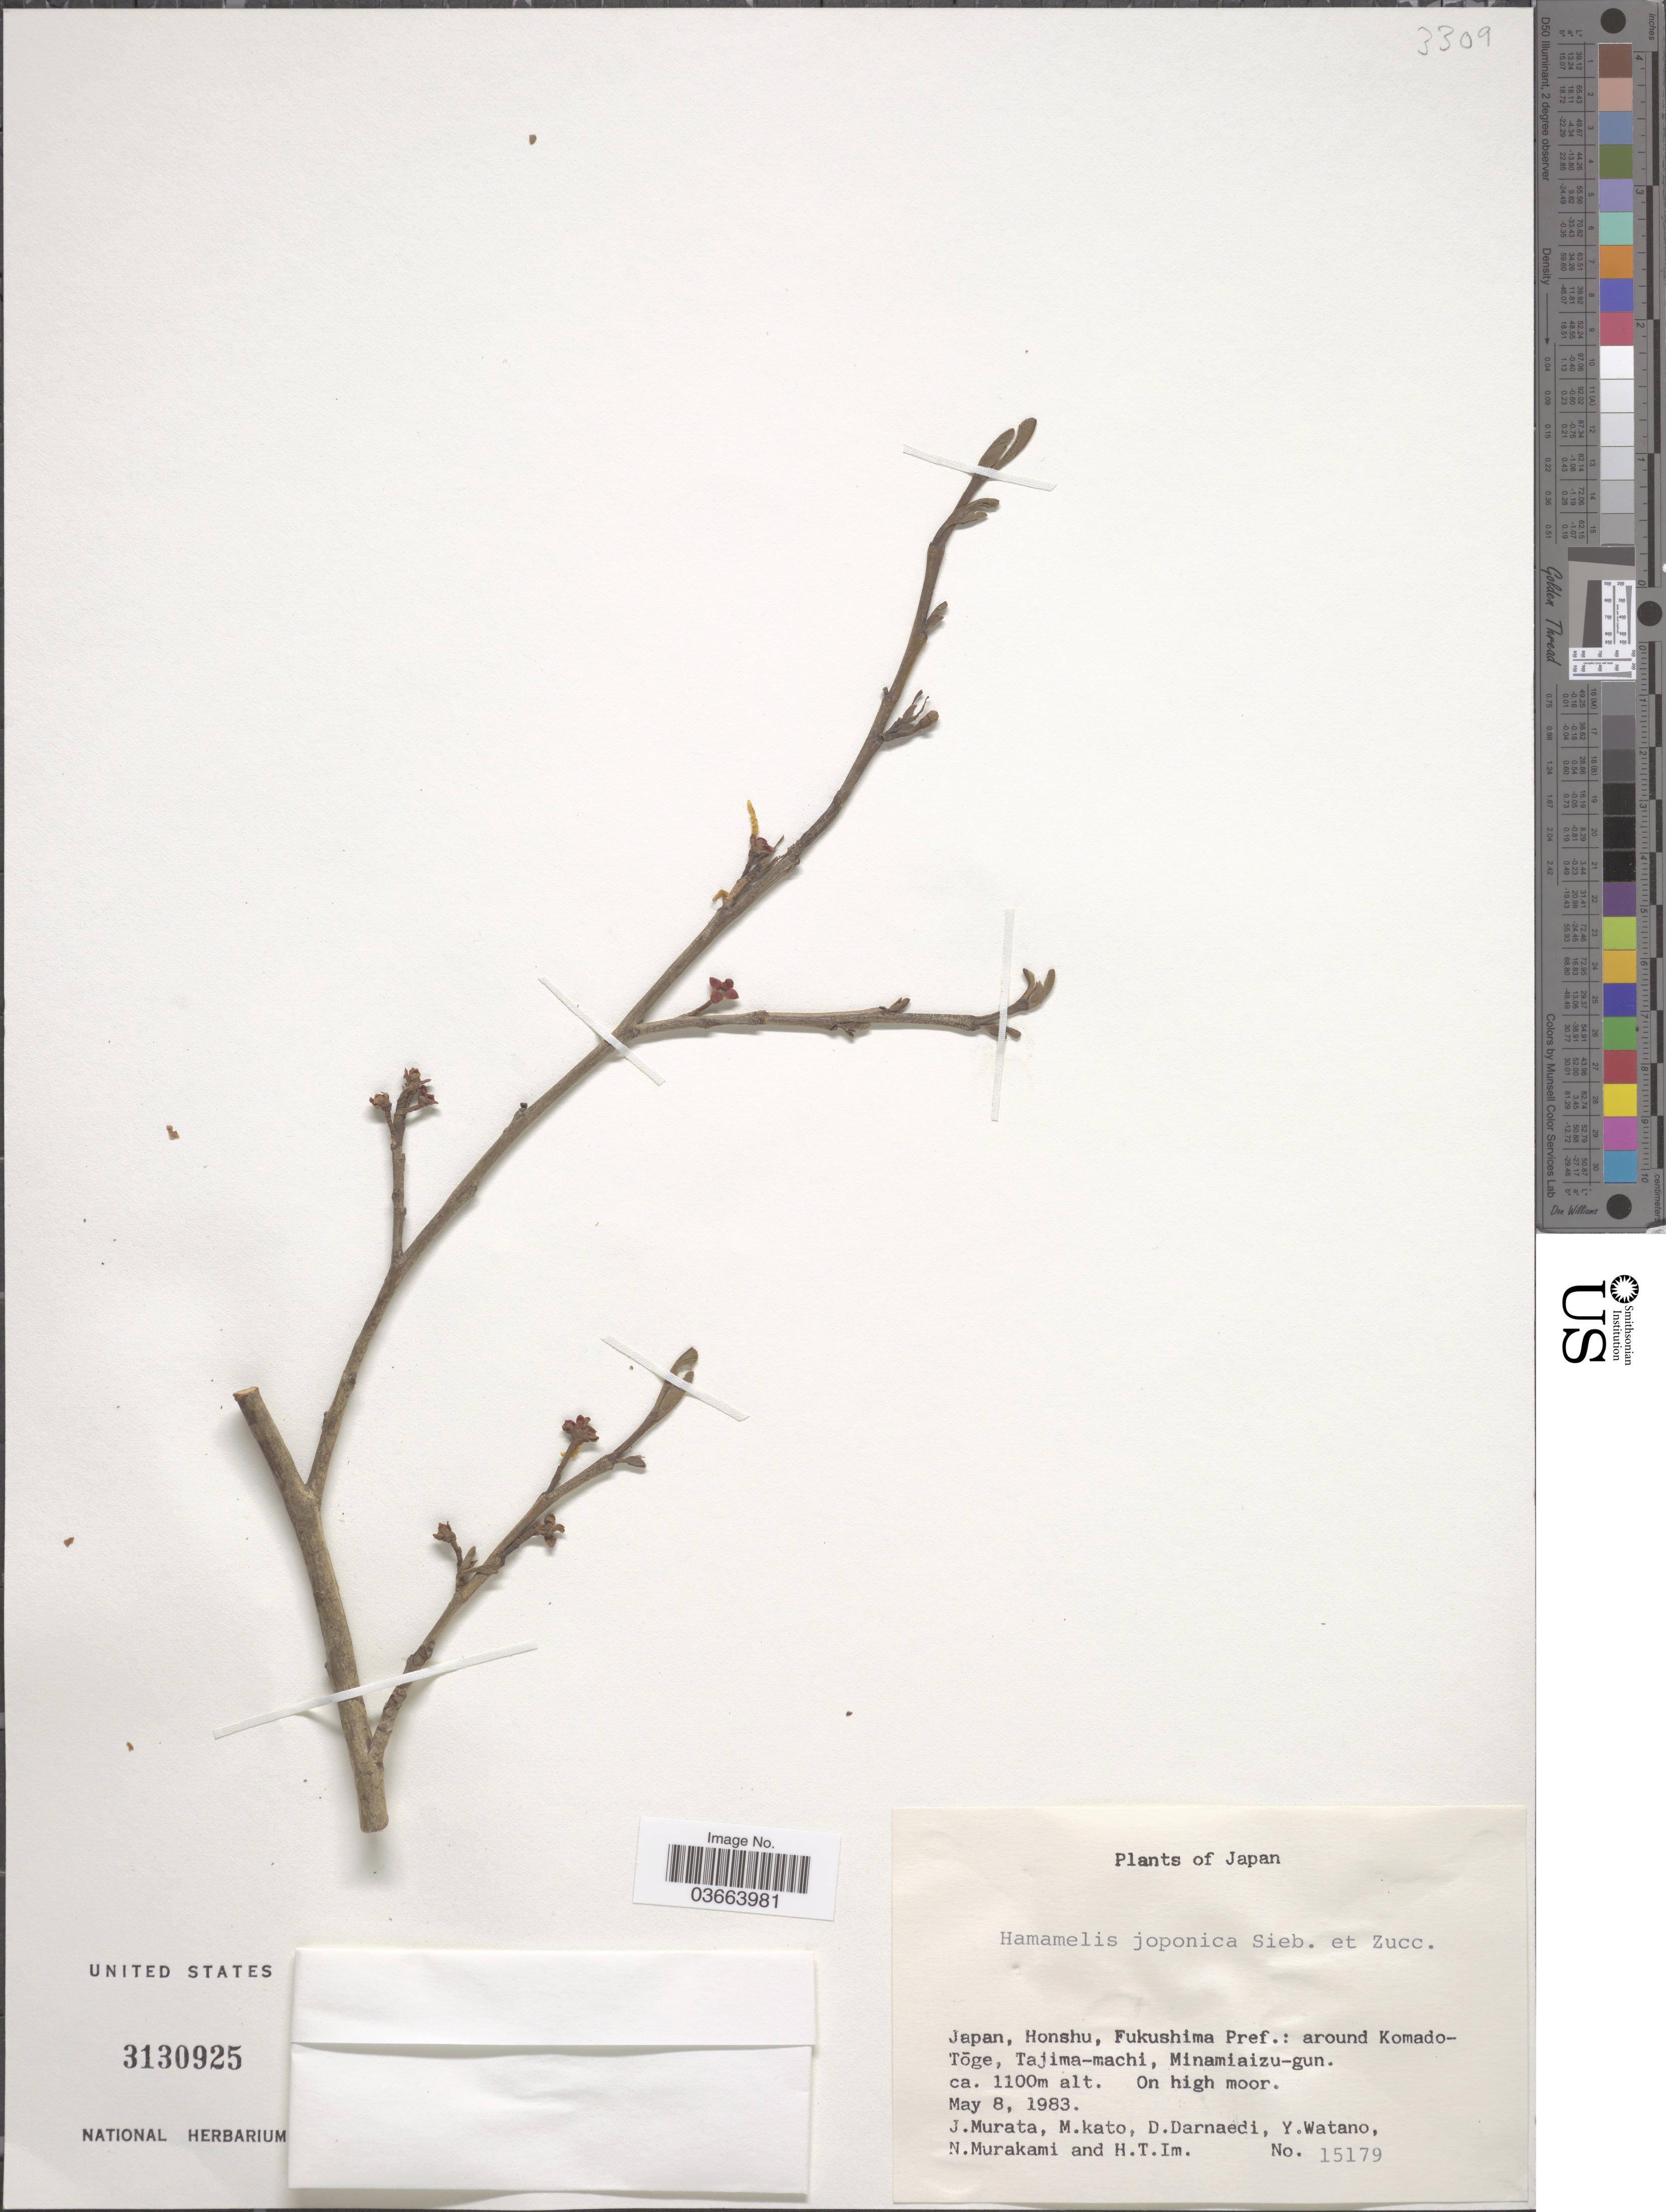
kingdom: Plantae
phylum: Tracheophyta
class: Magnoliopsida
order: Saxifragales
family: Hamamelidaceae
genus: Hamamelis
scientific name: Hamamelis japonica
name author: Siebold & Zucc.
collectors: J. Murata, M. Kato, D. Darnaedi, Y. Watano & et al.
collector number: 15179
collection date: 1983-05-08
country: Japan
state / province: Hukusima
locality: Honshu, Fukushima Pref.: around Komado-Tõge, Tajima-machi, Minamiaizu-gun.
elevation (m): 1100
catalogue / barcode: US 3130925